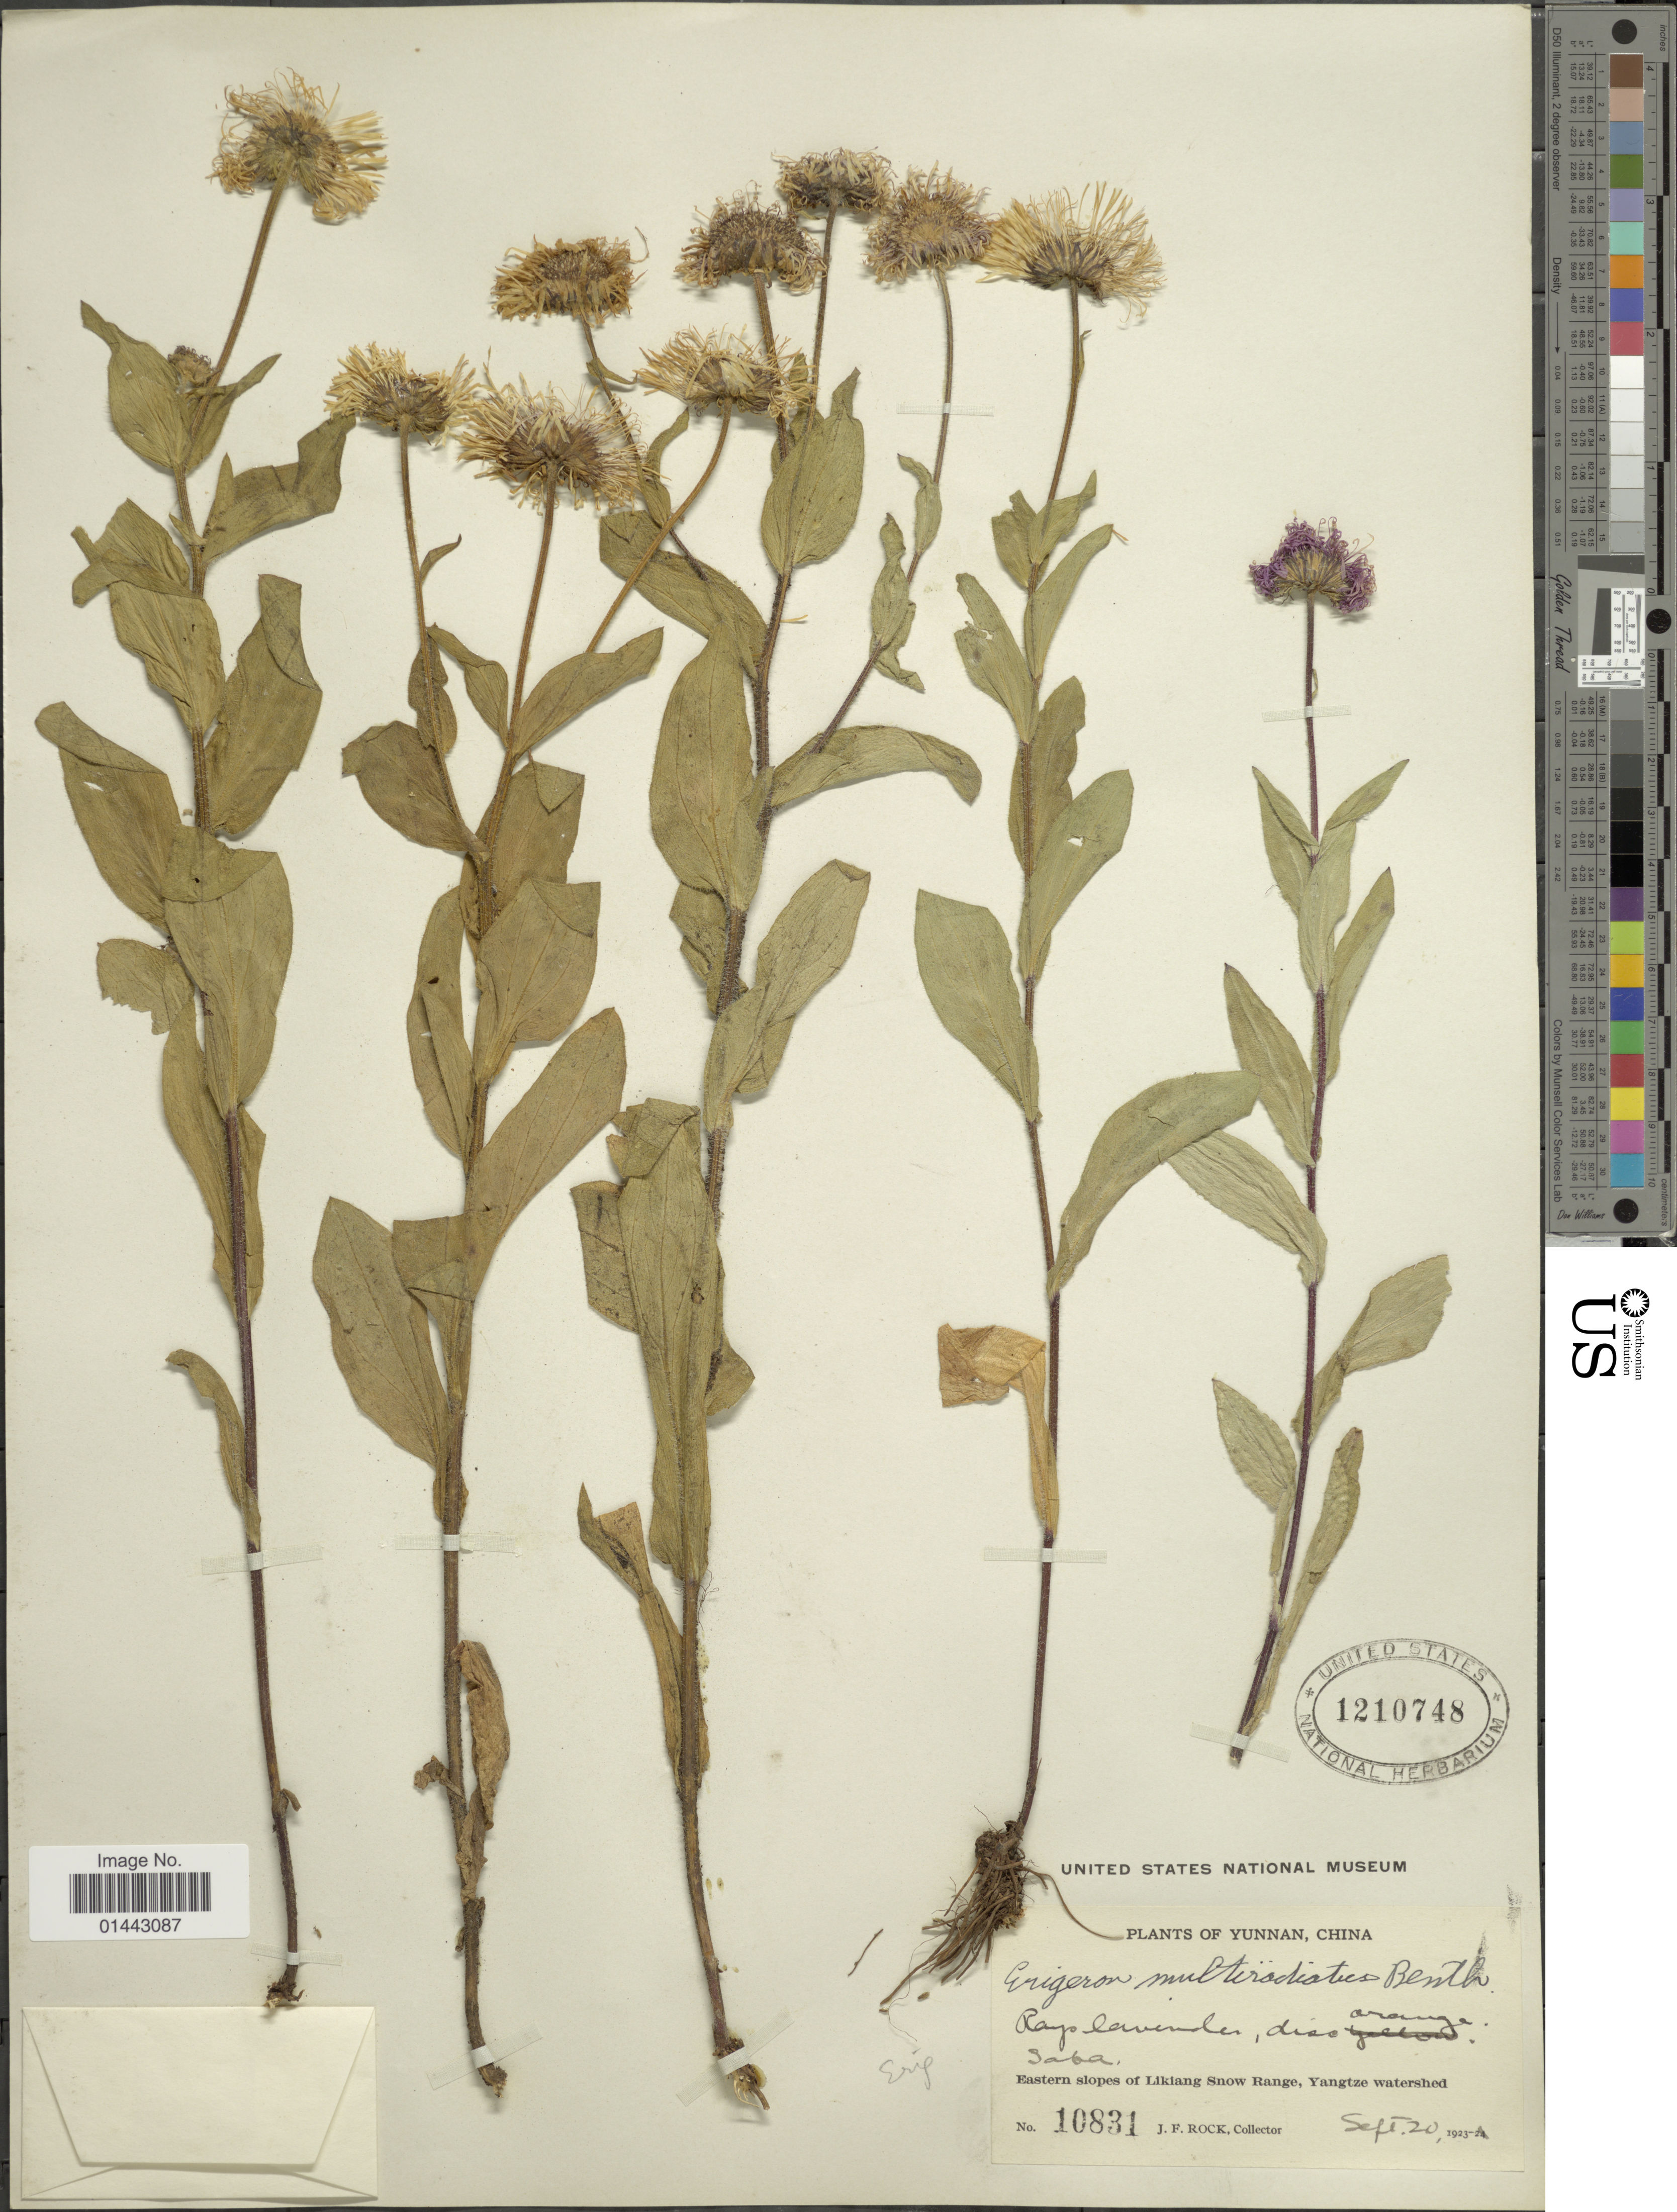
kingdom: Plantae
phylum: Tracheophyta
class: Magnoliopsida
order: Asterales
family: Asteraceae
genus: Erigeron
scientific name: Erigeron multiradiatus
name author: (Lindl. ex DC.) Benth. ex C.B. Clarke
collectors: J. Rock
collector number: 10831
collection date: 1923-09-20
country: China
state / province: Yunnan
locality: Saba, eastern slopes of Likiang Snow Range, Yangtze watershed.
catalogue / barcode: US 1210748